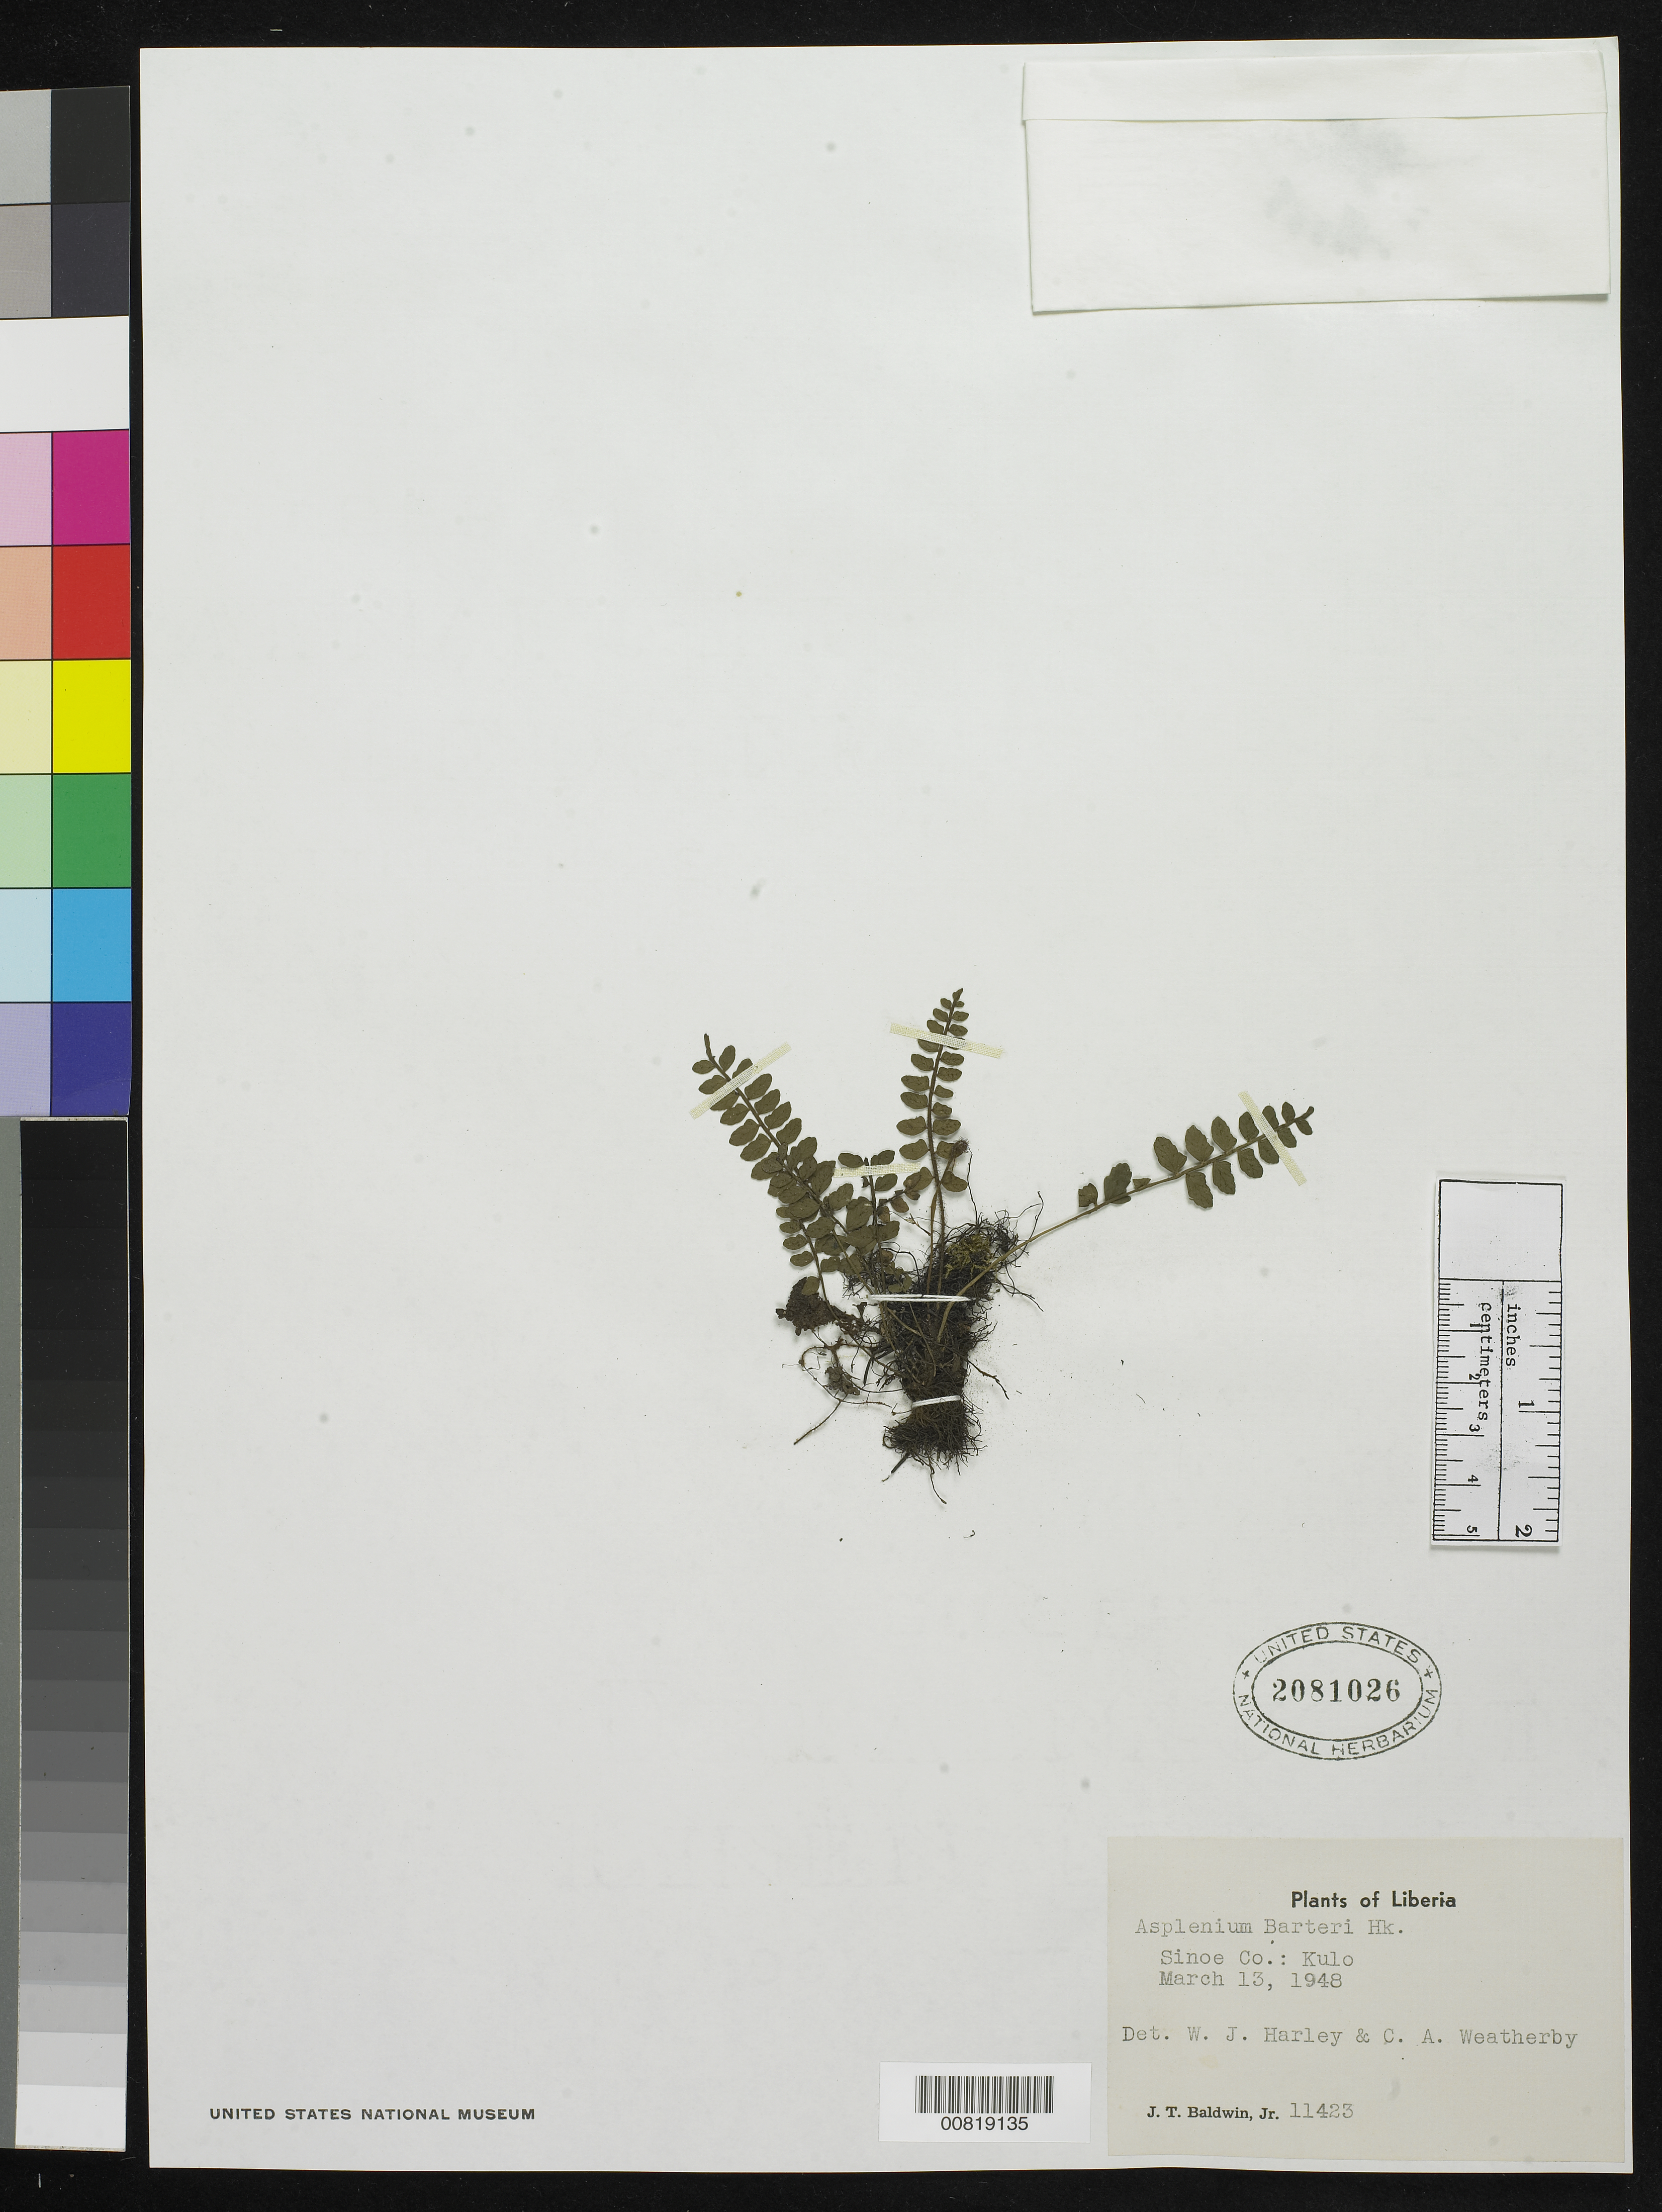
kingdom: Plantae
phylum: Tracheophyta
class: Polypodiopsida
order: Polypodiales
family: Aspleniaceae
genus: Asplenium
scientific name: Asplenium barteri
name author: Hook.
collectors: J. T. Baldwin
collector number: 11423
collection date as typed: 13 Mar 1948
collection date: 1948-03-13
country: Liberia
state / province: Sinoe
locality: Kulo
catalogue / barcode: US 2081026